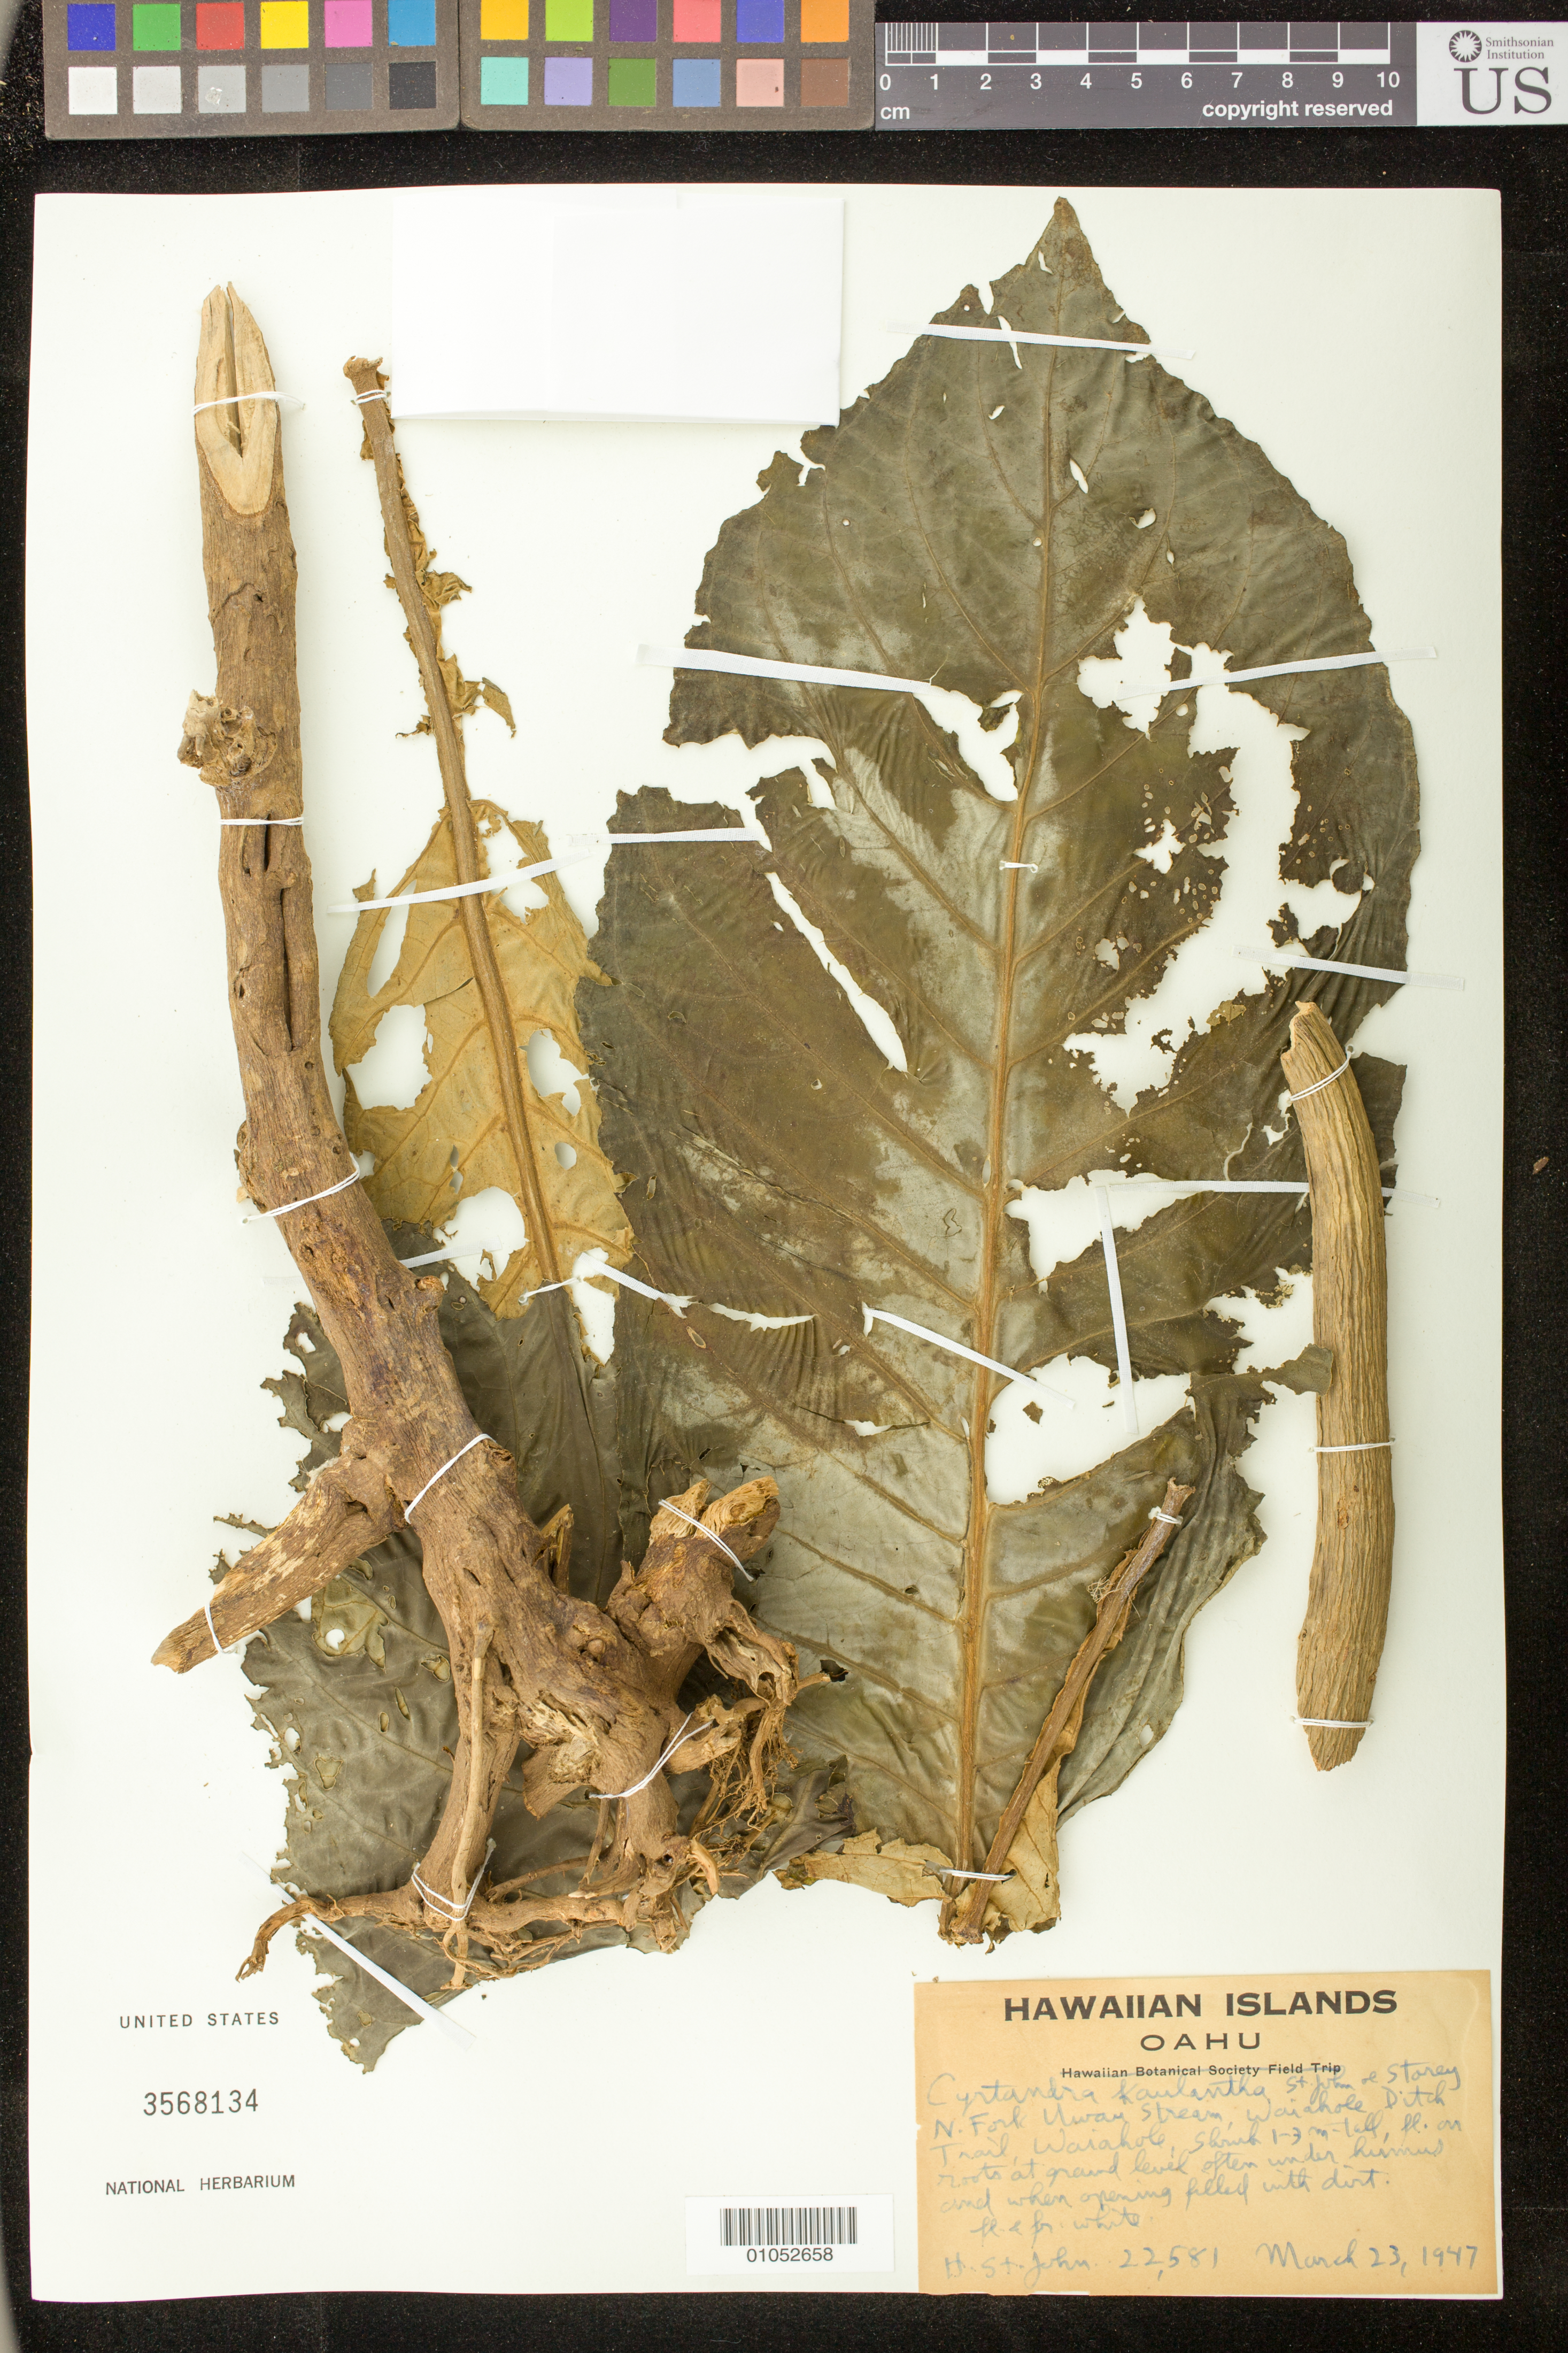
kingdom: Plantae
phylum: Tracheophyta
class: Magnoliopsida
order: Lamiales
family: Gesneriaceae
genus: Cyrtandra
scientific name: Cyrtandra kaulantha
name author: H. St. John & Storey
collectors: H. St. John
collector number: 22581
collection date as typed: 23 Mar 1947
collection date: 1947-03-23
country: United States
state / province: Hawaii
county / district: Honolulu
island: Oahu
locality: N. Fork Uwao Stream, Waiahole Ditch Trail, Waiahole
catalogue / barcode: US 3568134